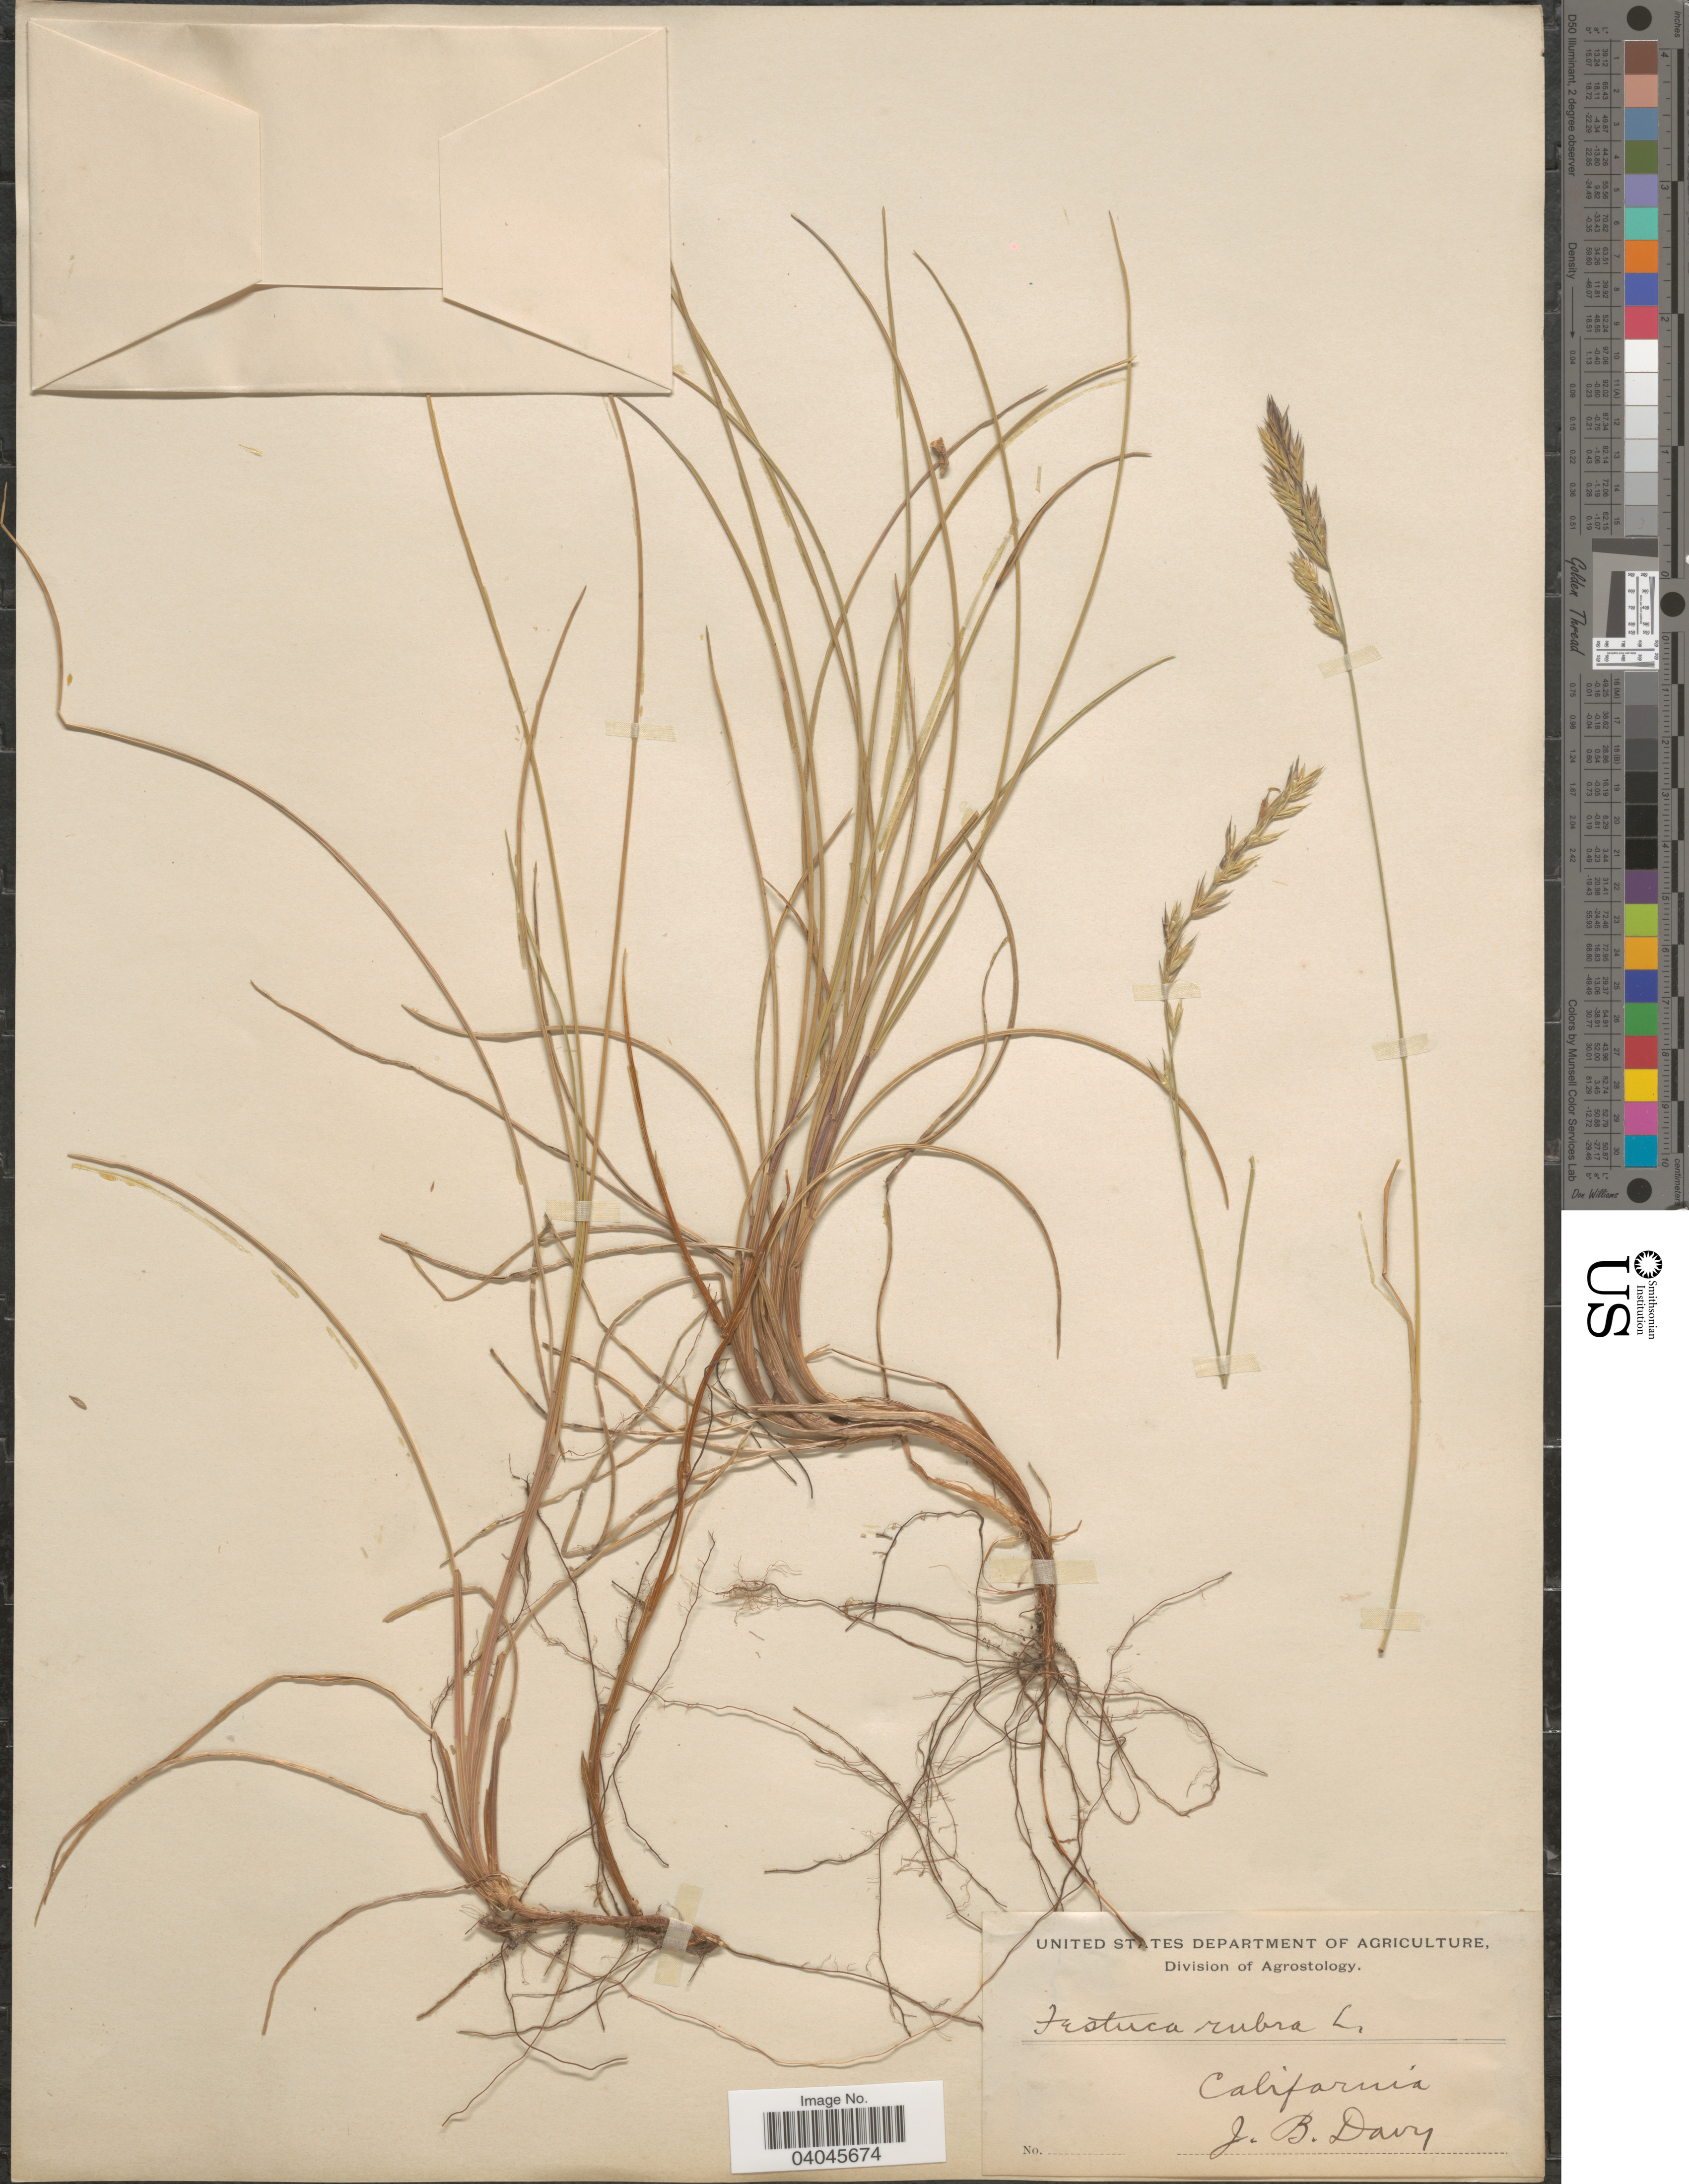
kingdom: Plantae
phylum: Tracheophyta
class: Liliopsida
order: Poales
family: Poaceae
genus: Festuca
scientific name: Festuca rubra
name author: L.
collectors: J. Burtt Davy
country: United States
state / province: California